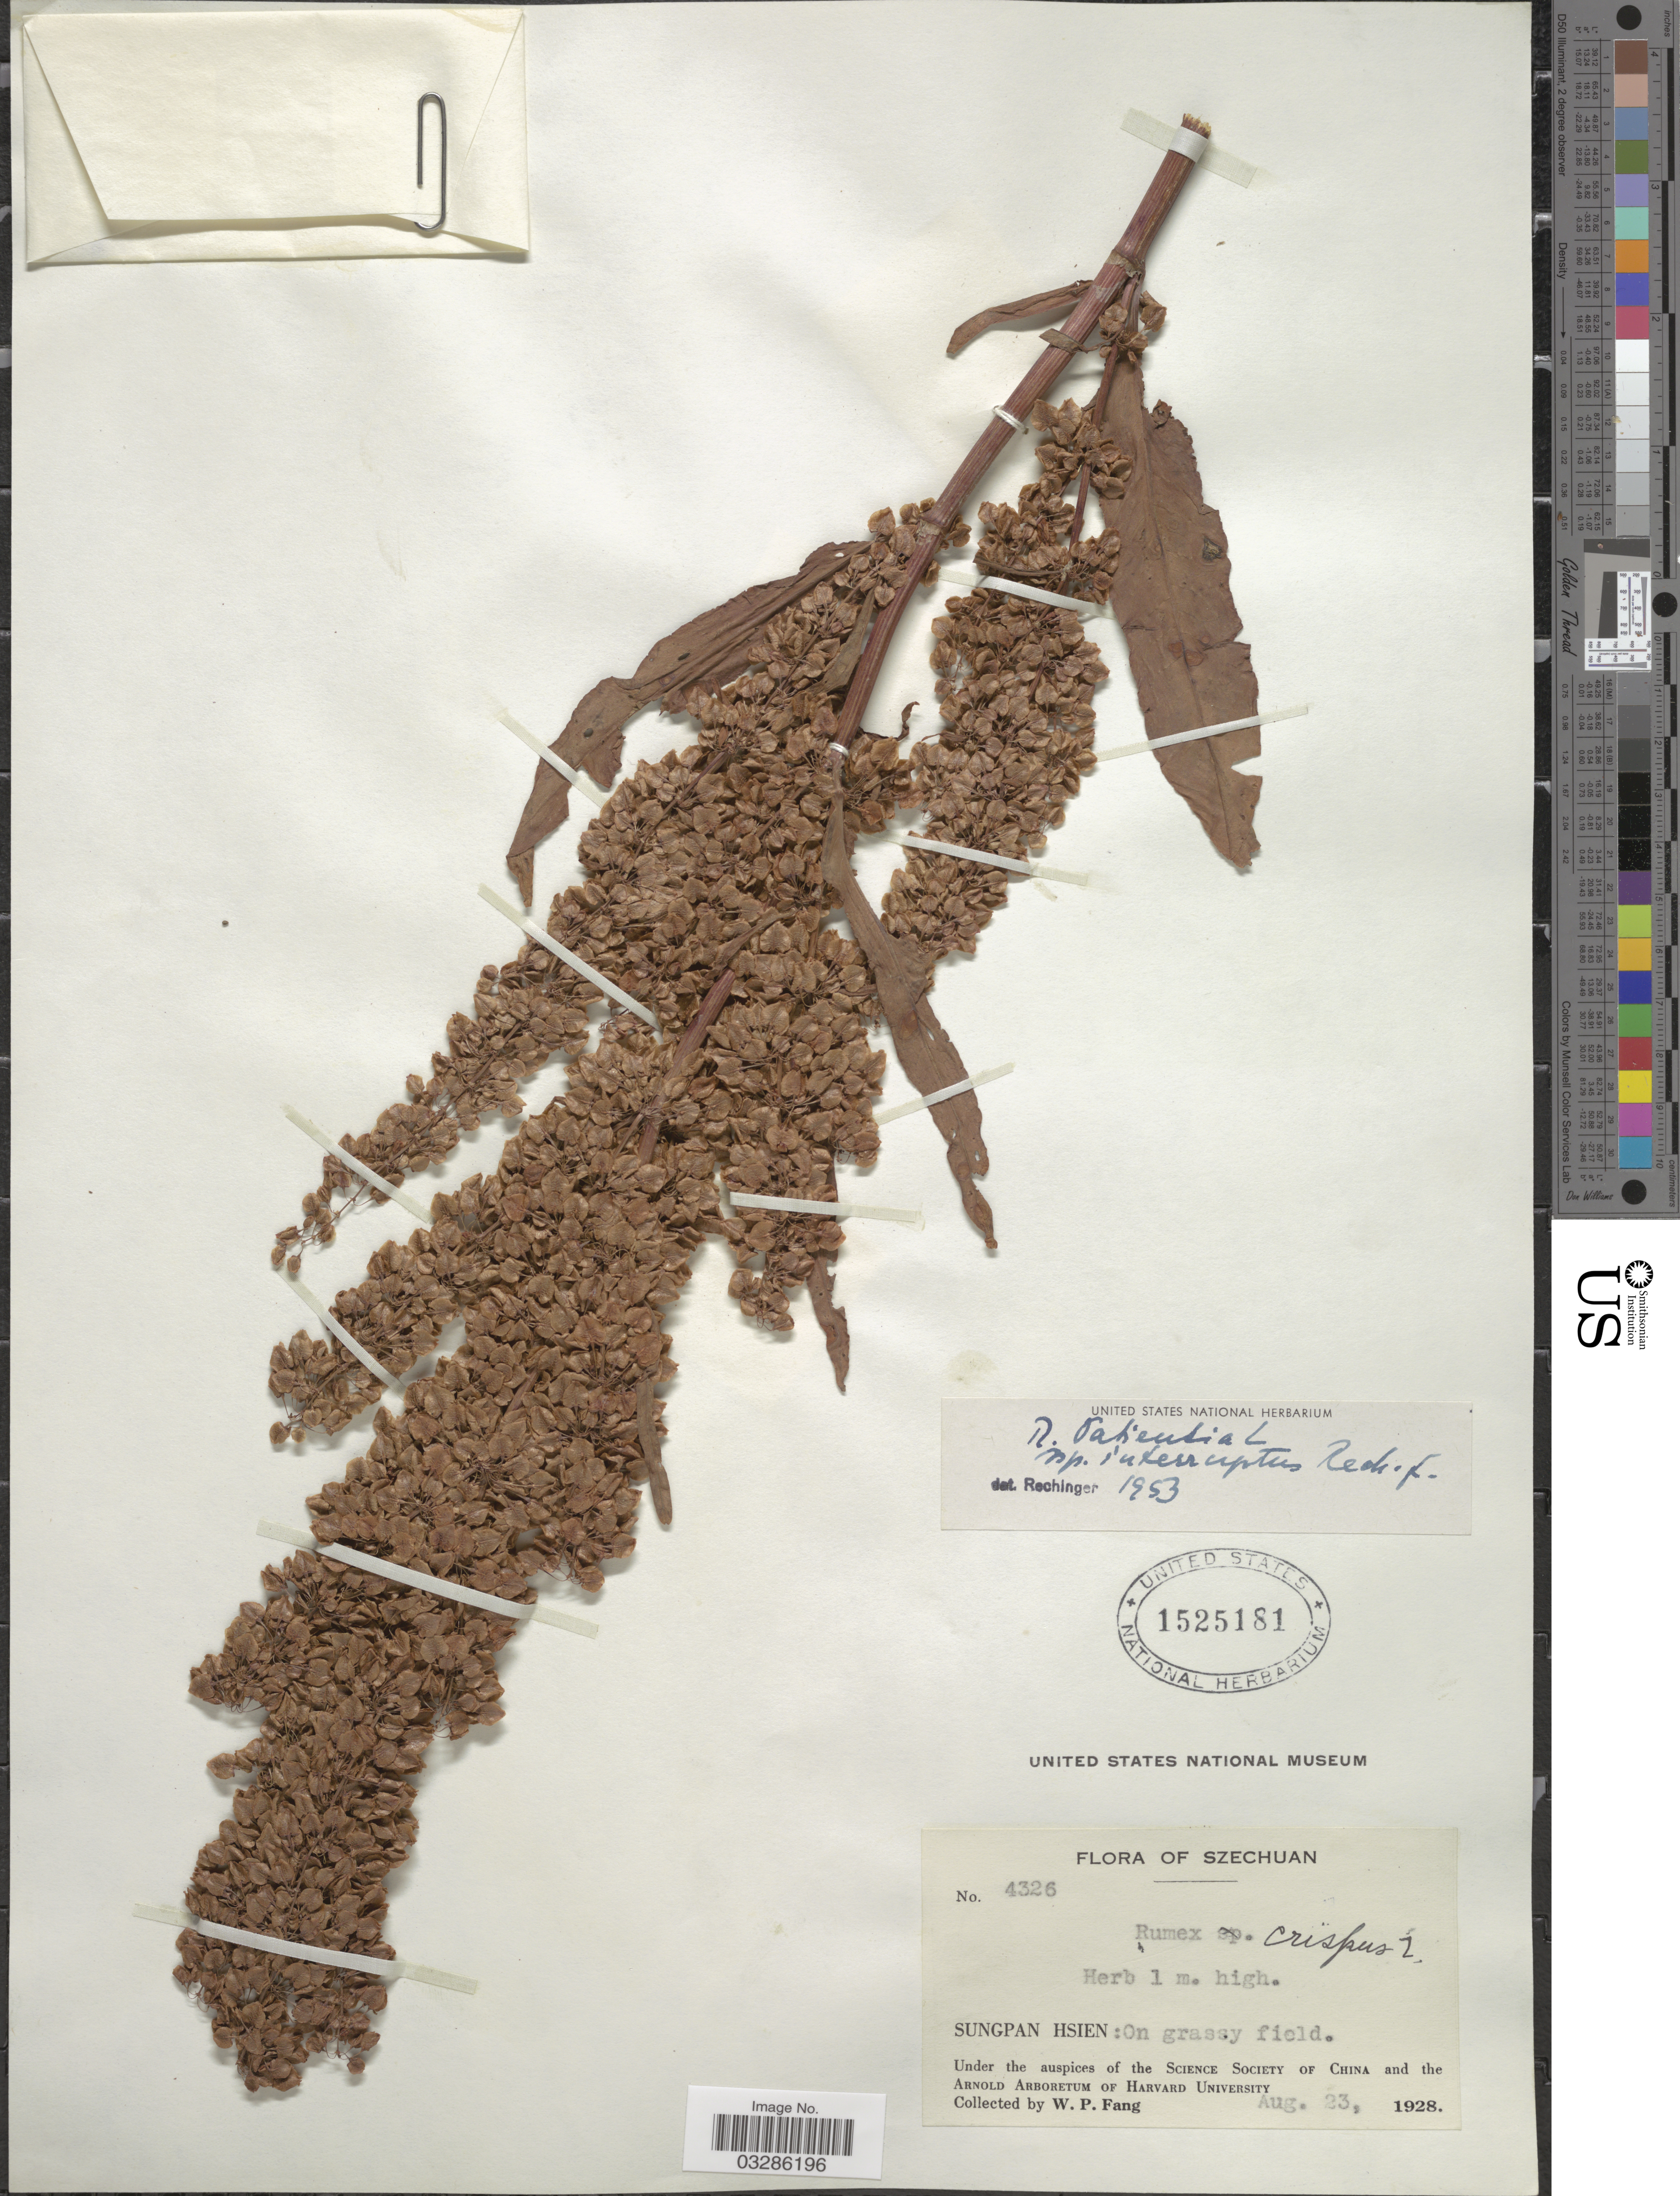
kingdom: Plantae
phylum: Tracheophyta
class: Magnoliopsida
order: Caryophyllales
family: Polygonaceae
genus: Rumex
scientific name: Rumex patientia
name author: L.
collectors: W. P. Fang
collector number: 4326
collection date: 1928-08-23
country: China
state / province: Sichuan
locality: Szechuan. Sungpan Hsien: On grassy field.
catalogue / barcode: US 1525181